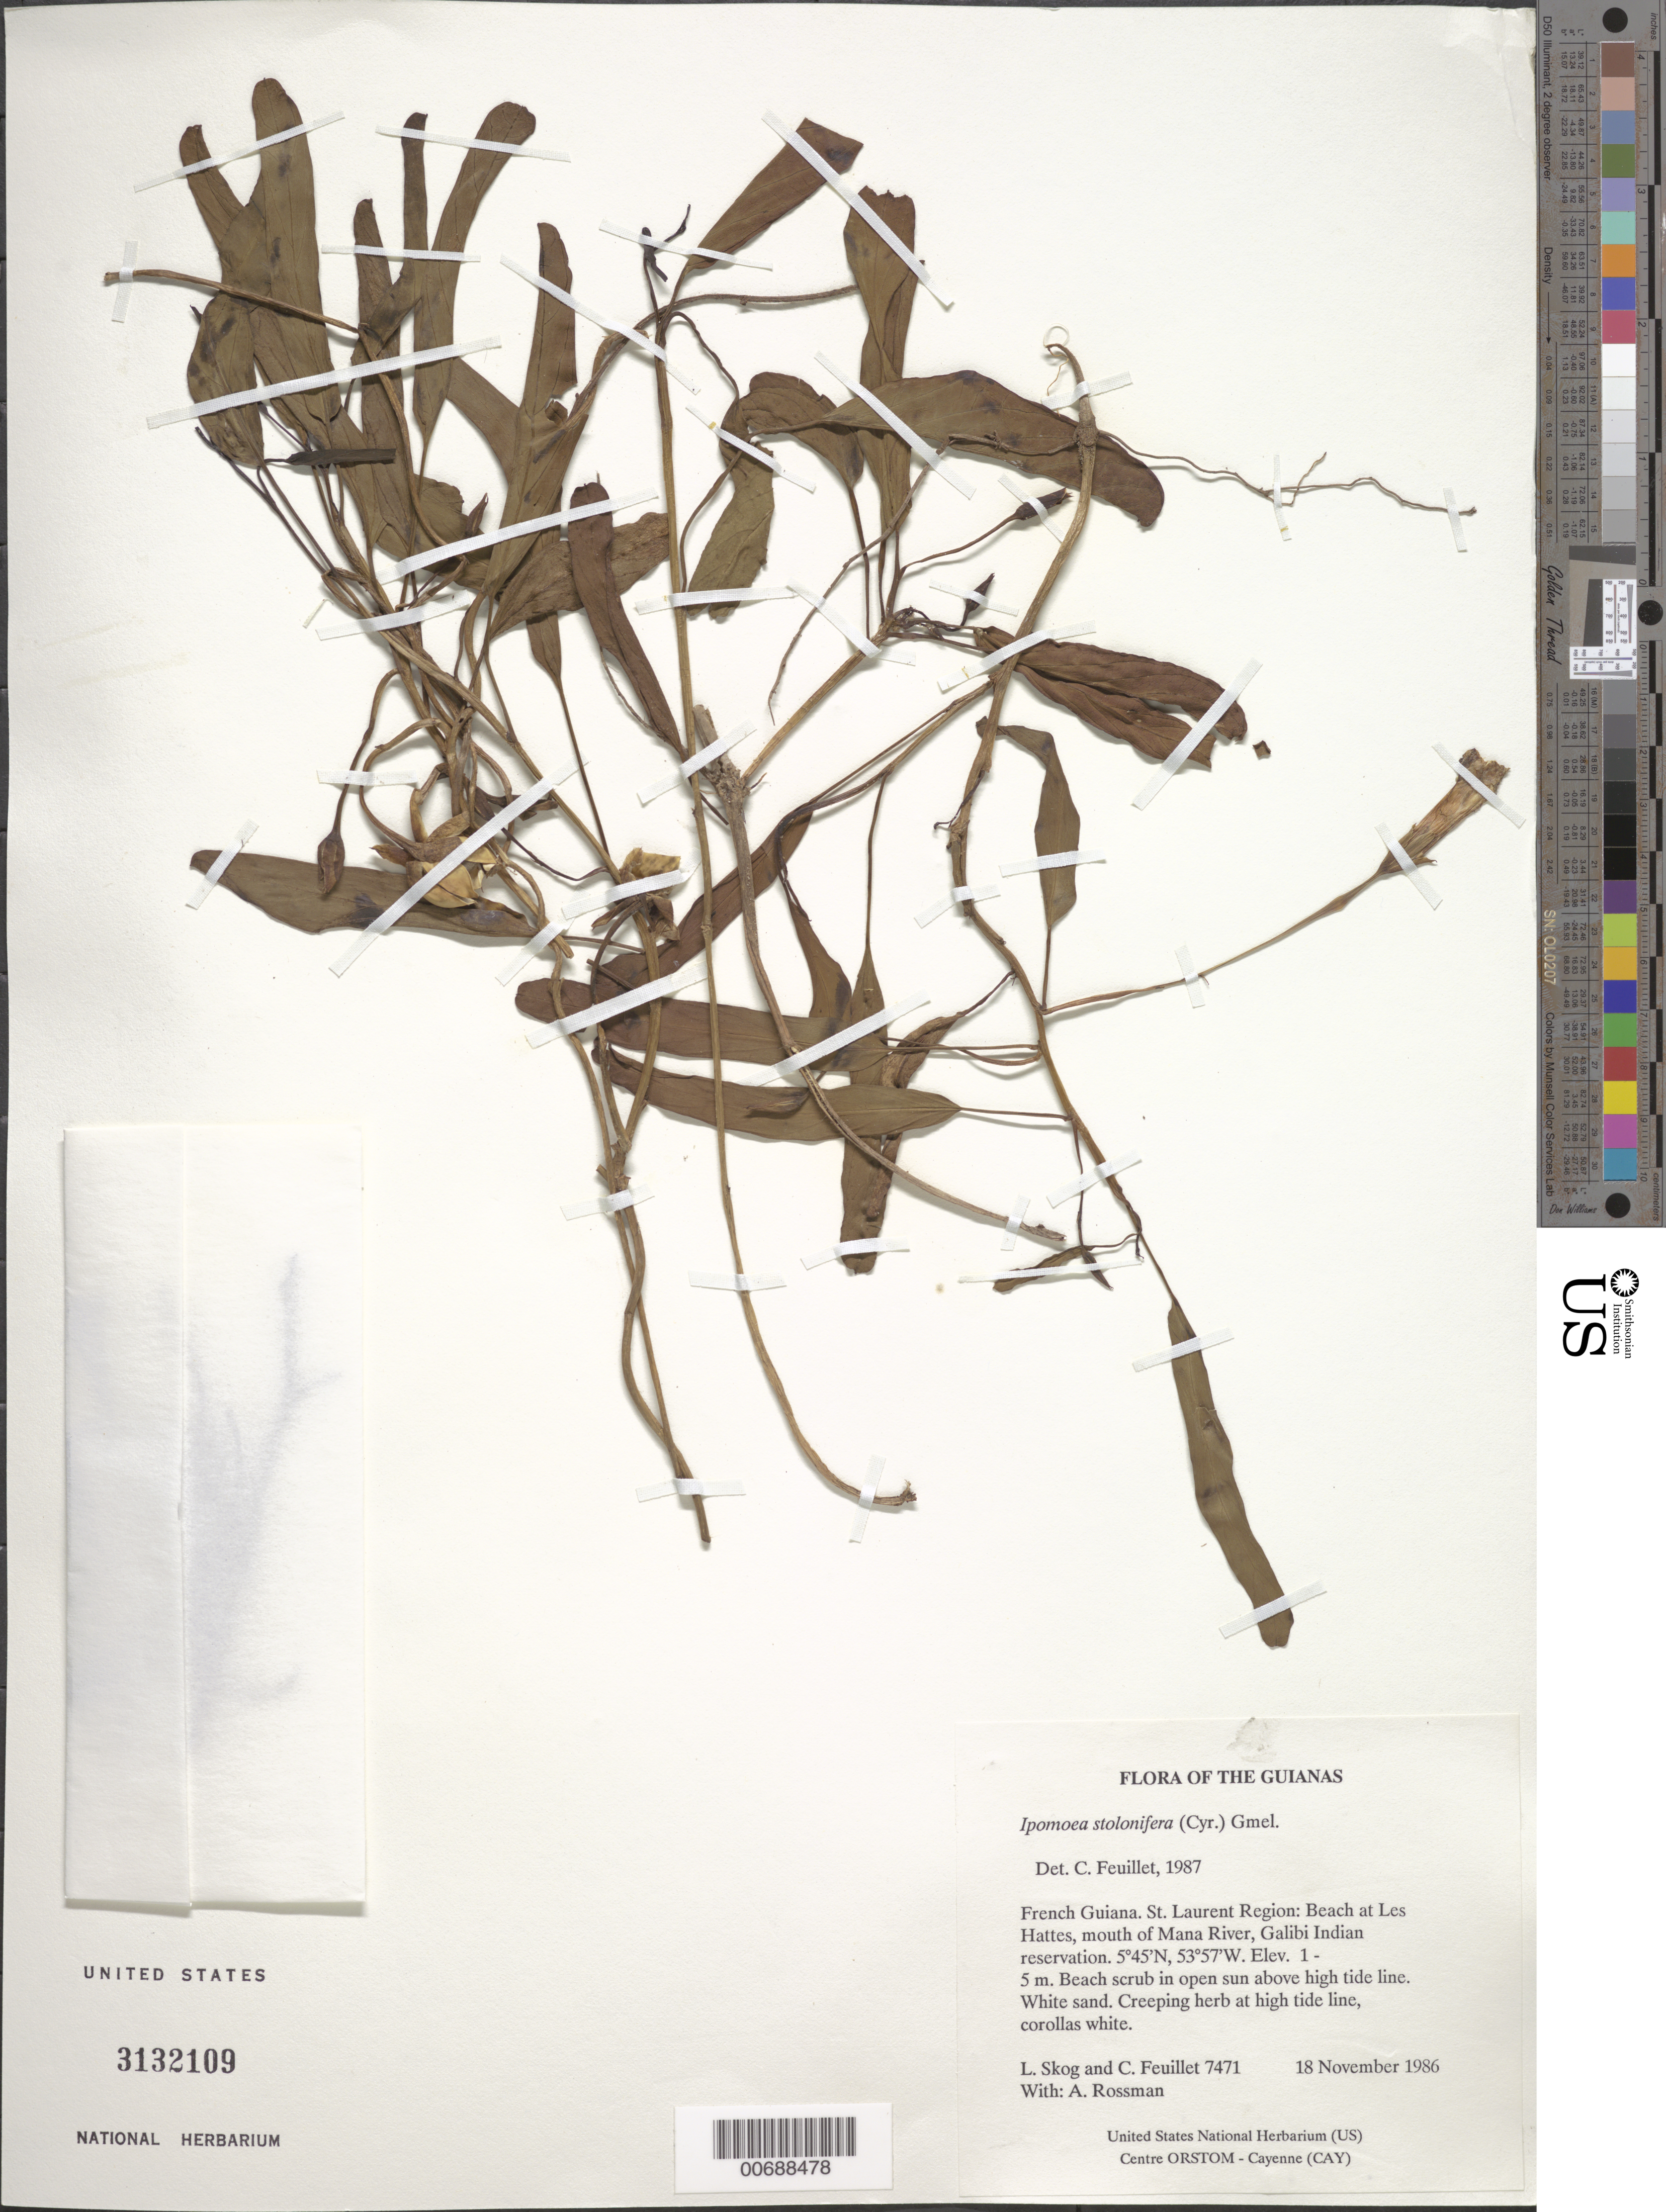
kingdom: Plantae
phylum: Tracheophyta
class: Magnoliopsida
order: Solanales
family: Convolvulaceae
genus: Ipomoea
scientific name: Ipomoea stolonifera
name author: (Cirillo) J.F. Gmel.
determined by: Feuillet, C.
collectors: L. E. Skog, C. Feuillet & A. Rossman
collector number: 7471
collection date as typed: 18 November 1986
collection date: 1986-11-18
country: French Guiana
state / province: Saint-Laurent-du-Maroni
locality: Beach at Les Hattes, mouth of Mana River, Galibi Indian reservation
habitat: Beach scrub in open sun above high tide line. White sand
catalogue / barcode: US 3132109